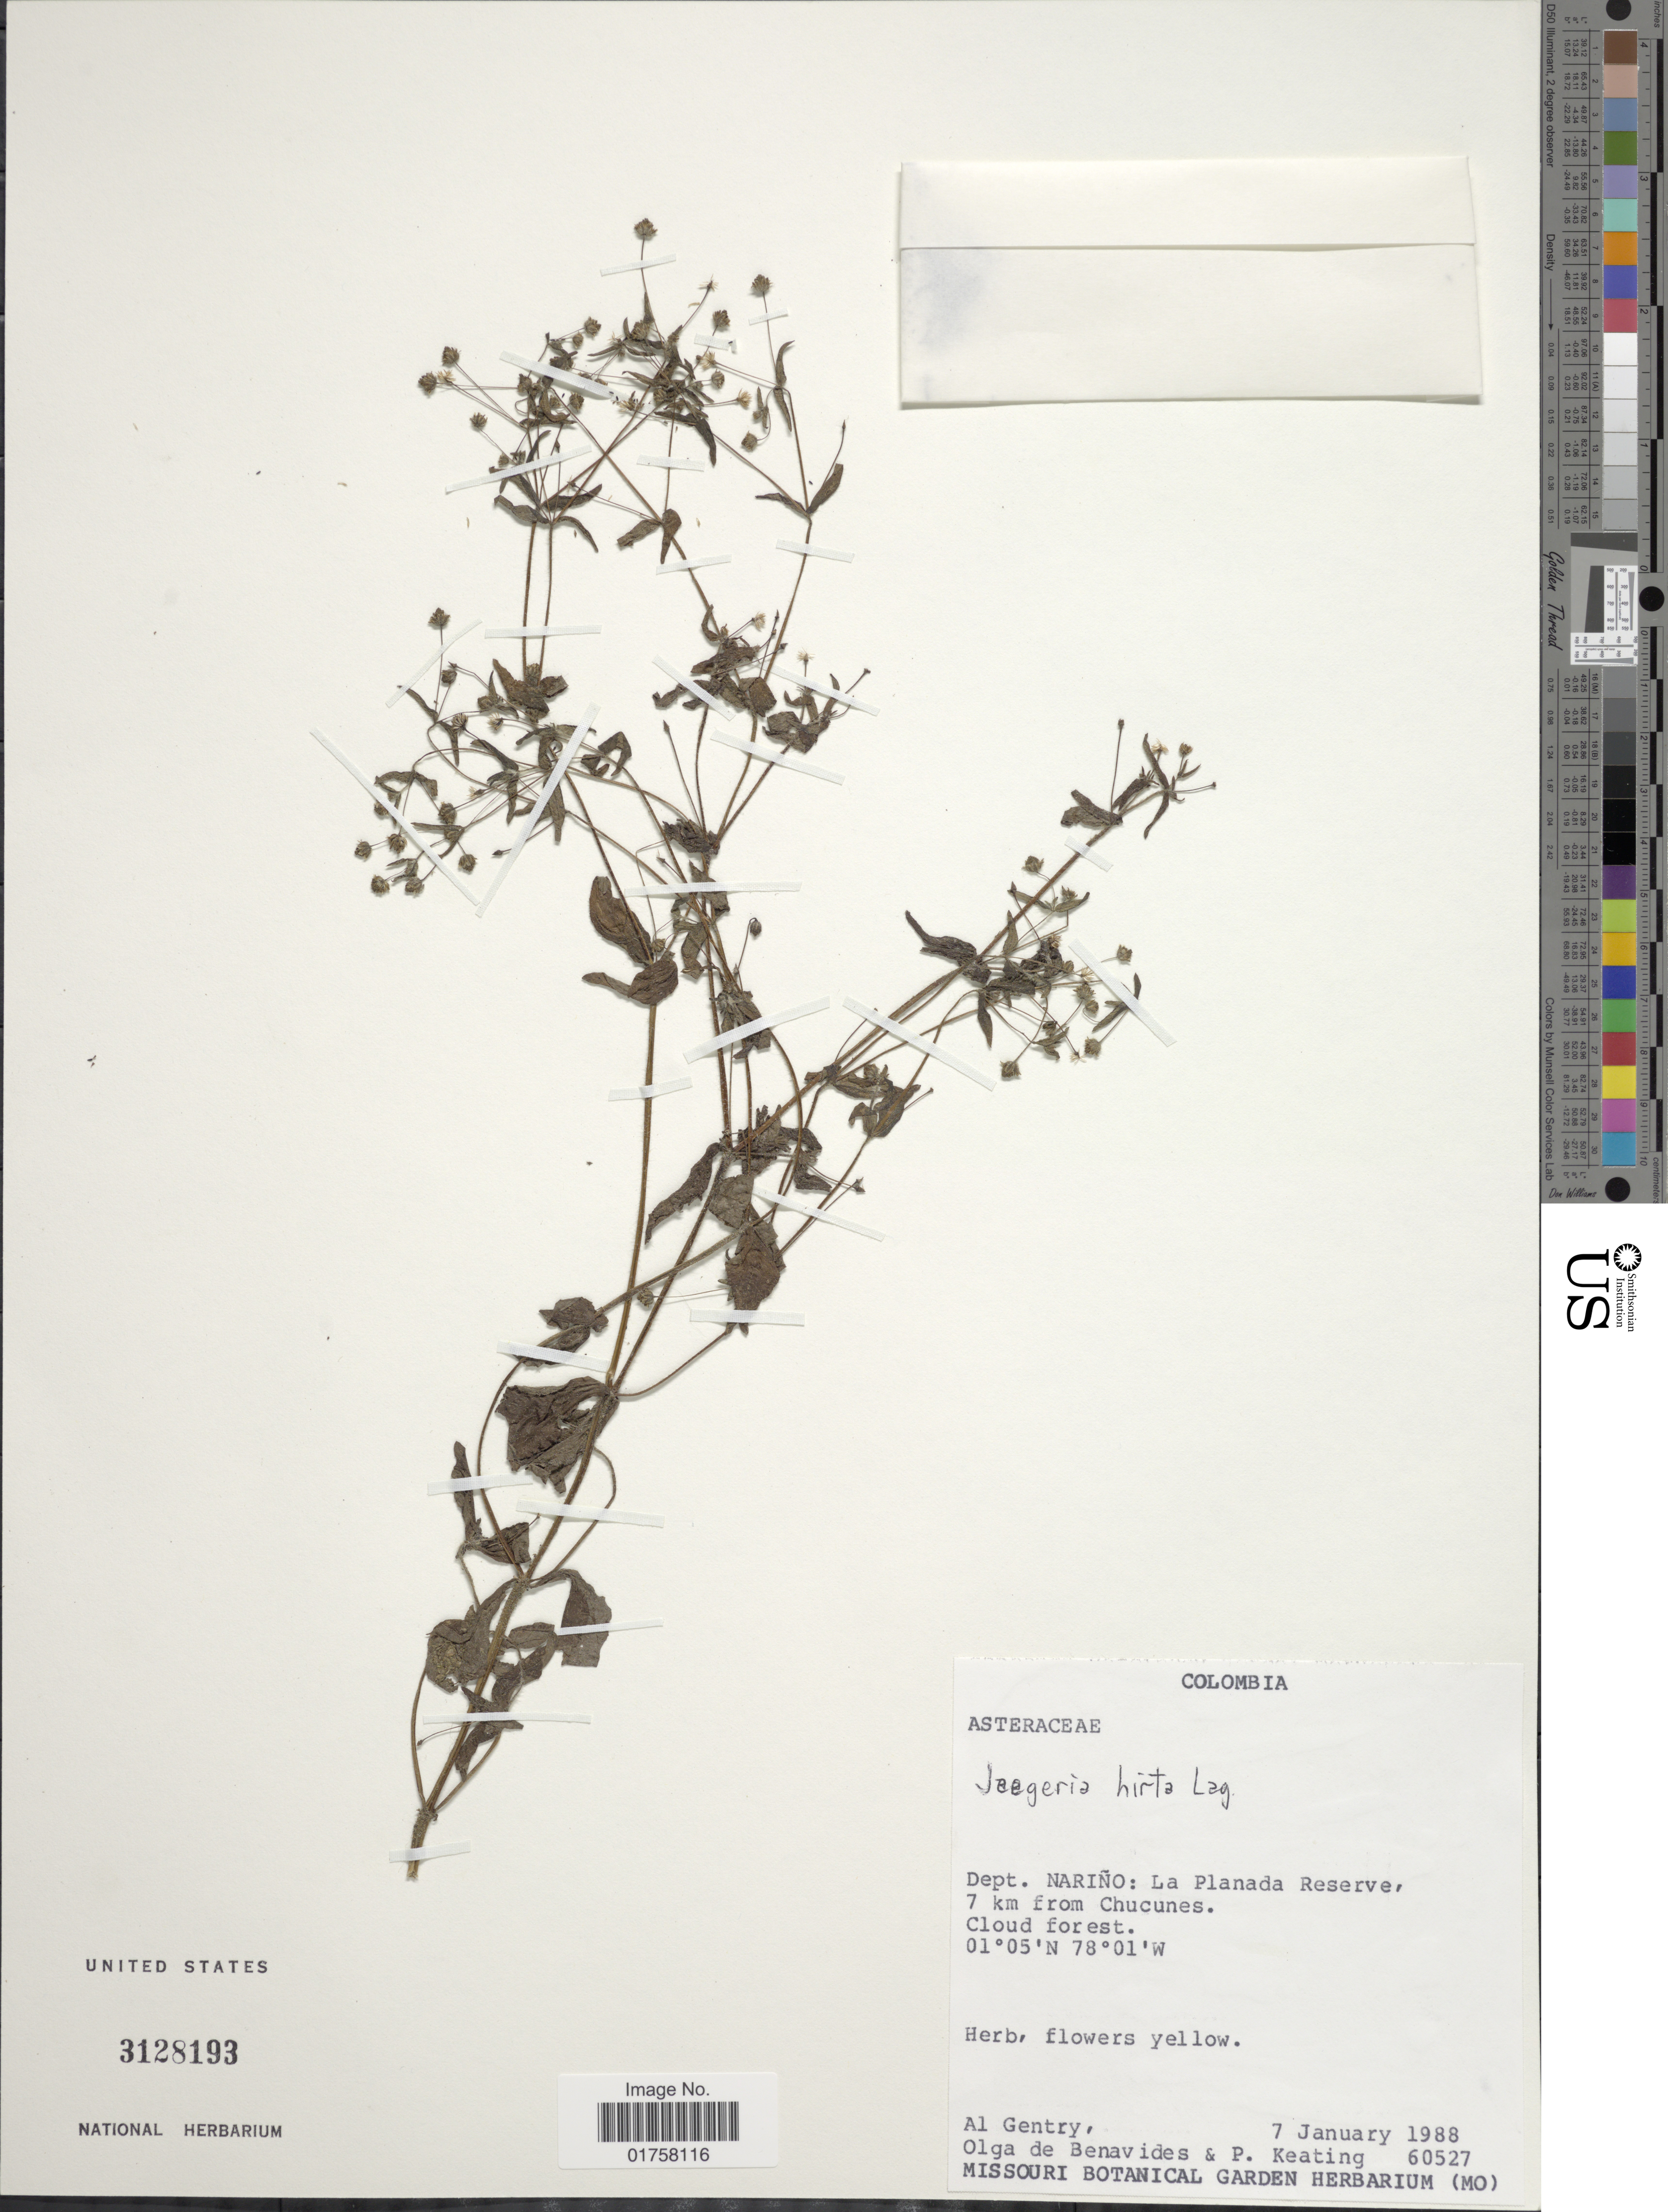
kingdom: Plantae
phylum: Tracheophyta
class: Magnoliopsida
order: Asterales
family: Asteraceae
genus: Jaegeria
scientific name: Jaegeria hirta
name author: (Lag.) Less.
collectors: A. H. Gentry, Olga S. de Benavides & P. Keating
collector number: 60527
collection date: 1988-01-07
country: Colombia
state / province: Nariño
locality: La Planada Reserve, 7 km from Chucunes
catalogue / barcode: US 3128193